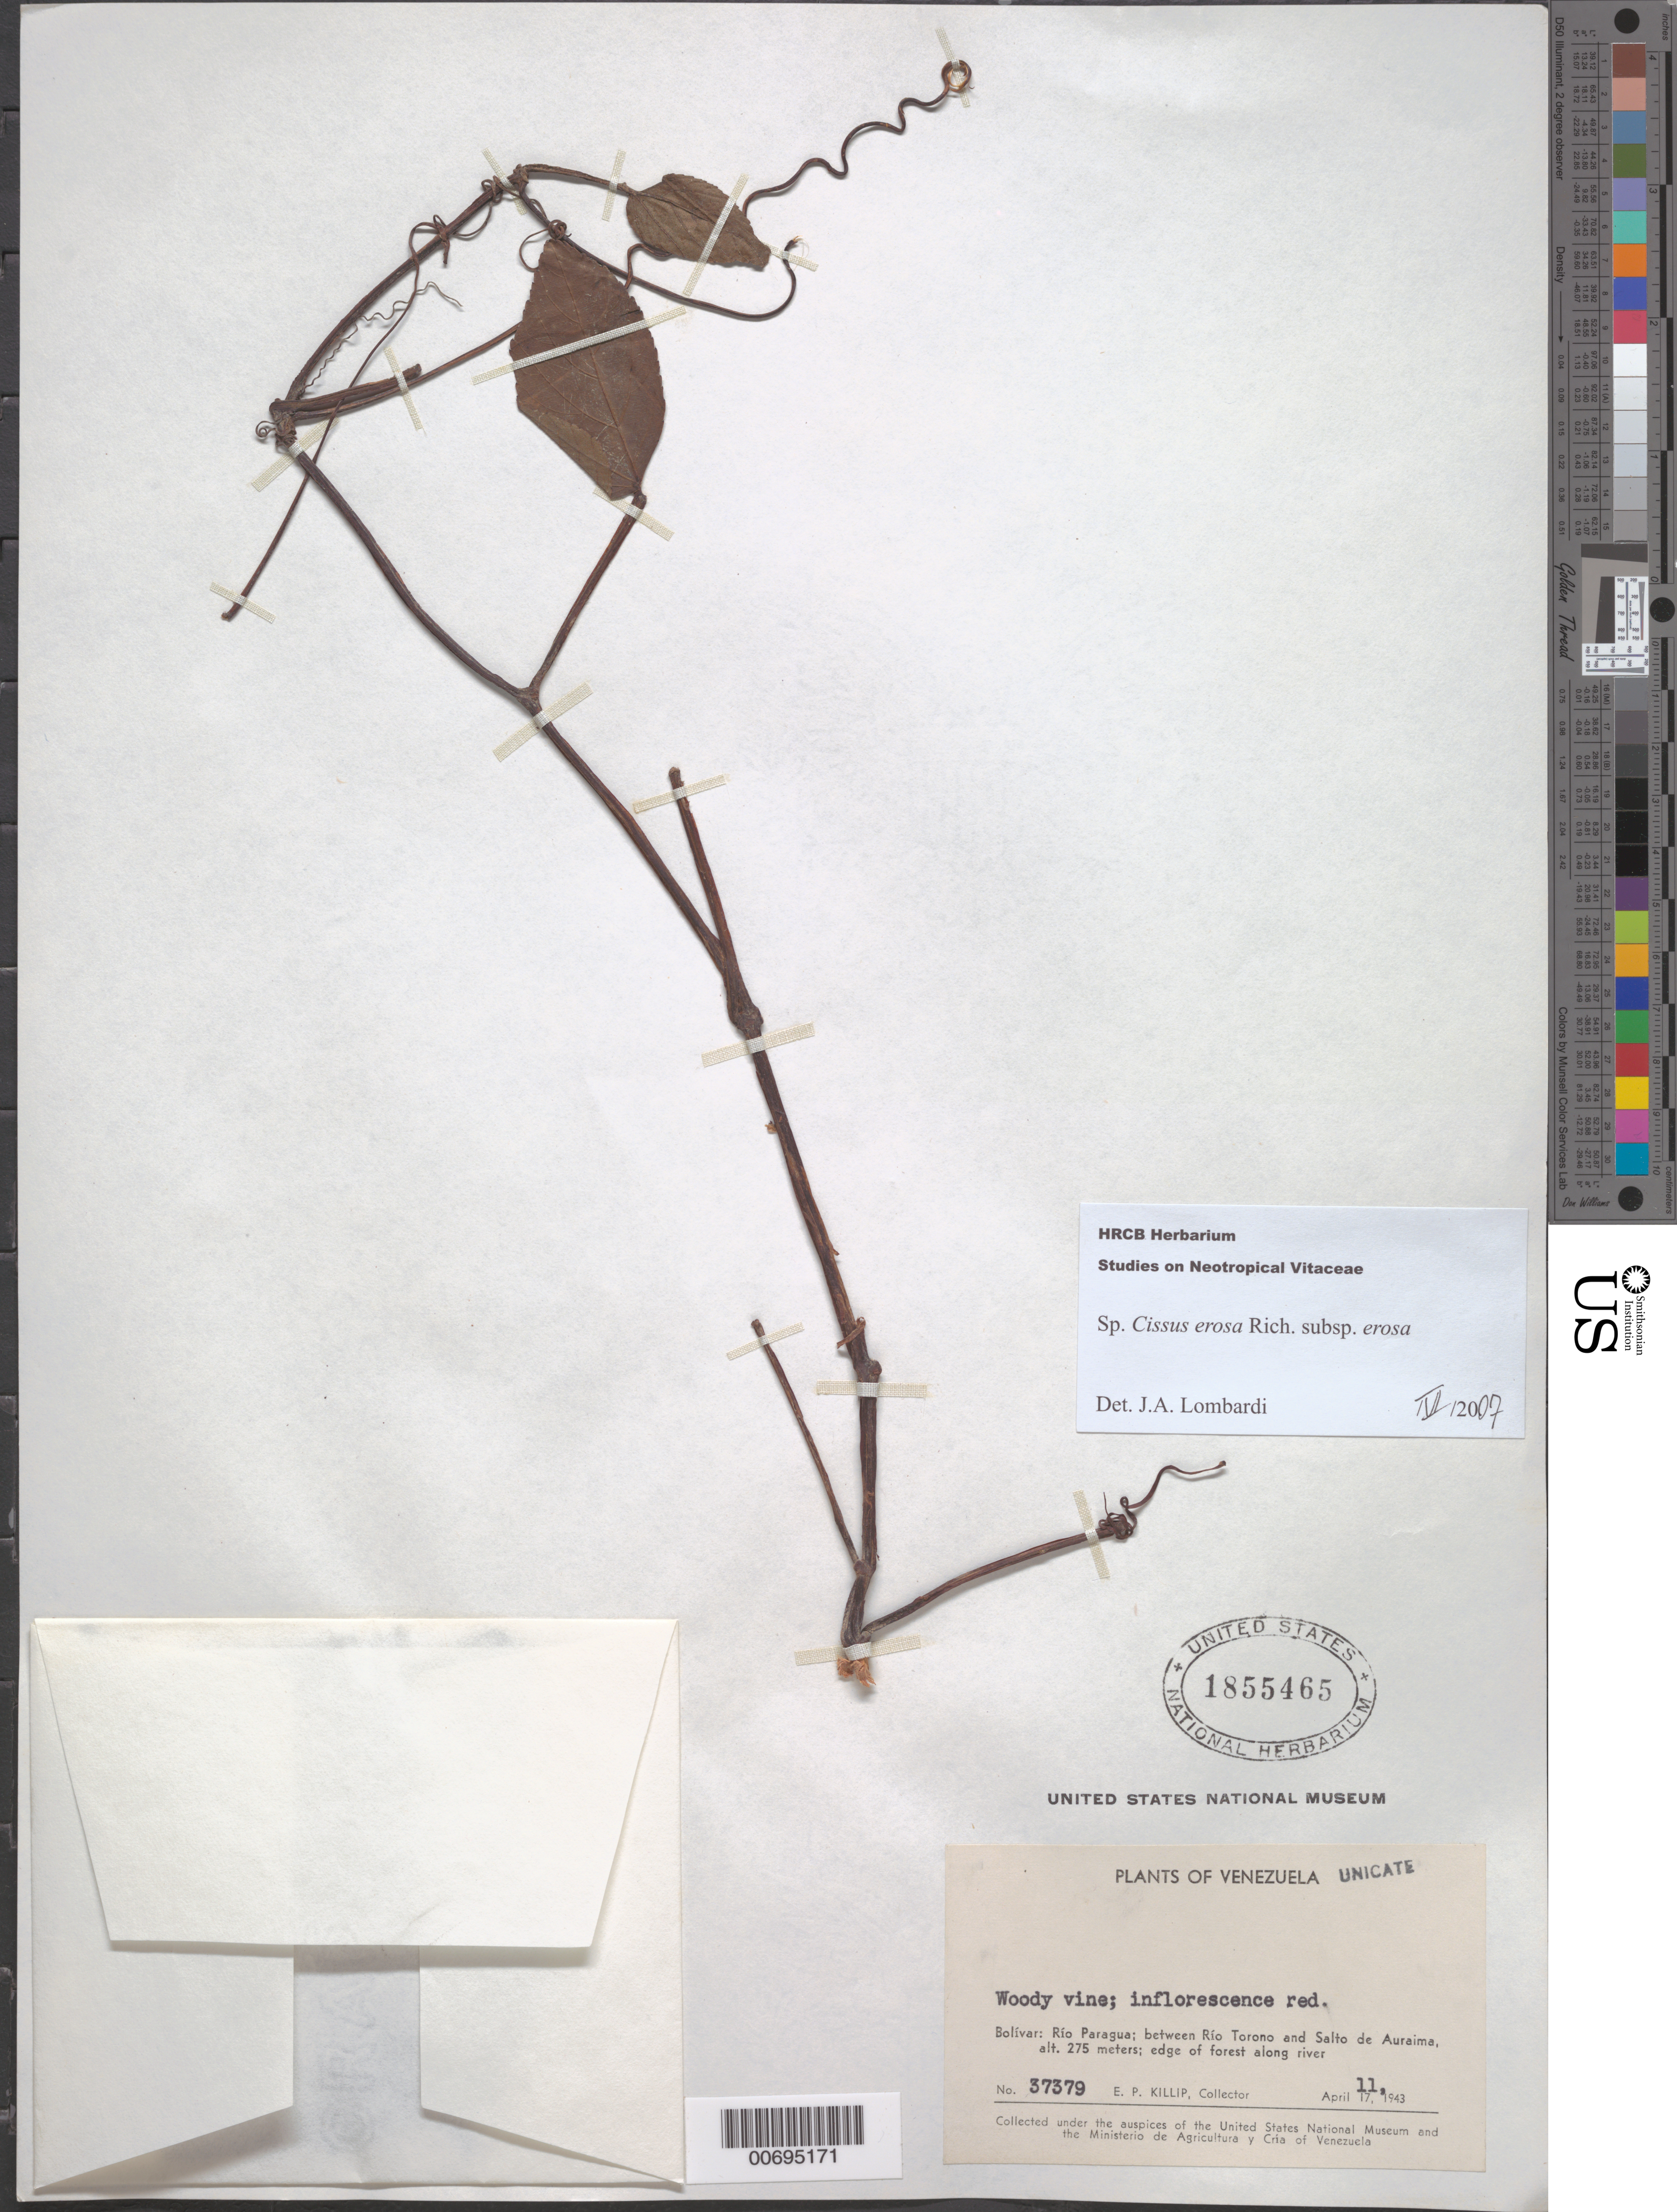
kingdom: Plantae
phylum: Tracheophyta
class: Magnoliopsida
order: Vitales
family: Vitaceae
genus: Cissus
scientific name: Cissus erosa subsp. erosa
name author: Rich.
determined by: Lombardi, Julio A.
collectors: E. P. Killip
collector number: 37379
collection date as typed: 11-Apr-43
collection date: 1943-04-11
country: Venezuela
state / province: Bolívar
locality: Río Paragua, betw. Río Torono and Salto de Auraima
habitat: Edge of forest along river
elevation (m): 275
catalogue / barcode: US 1855465